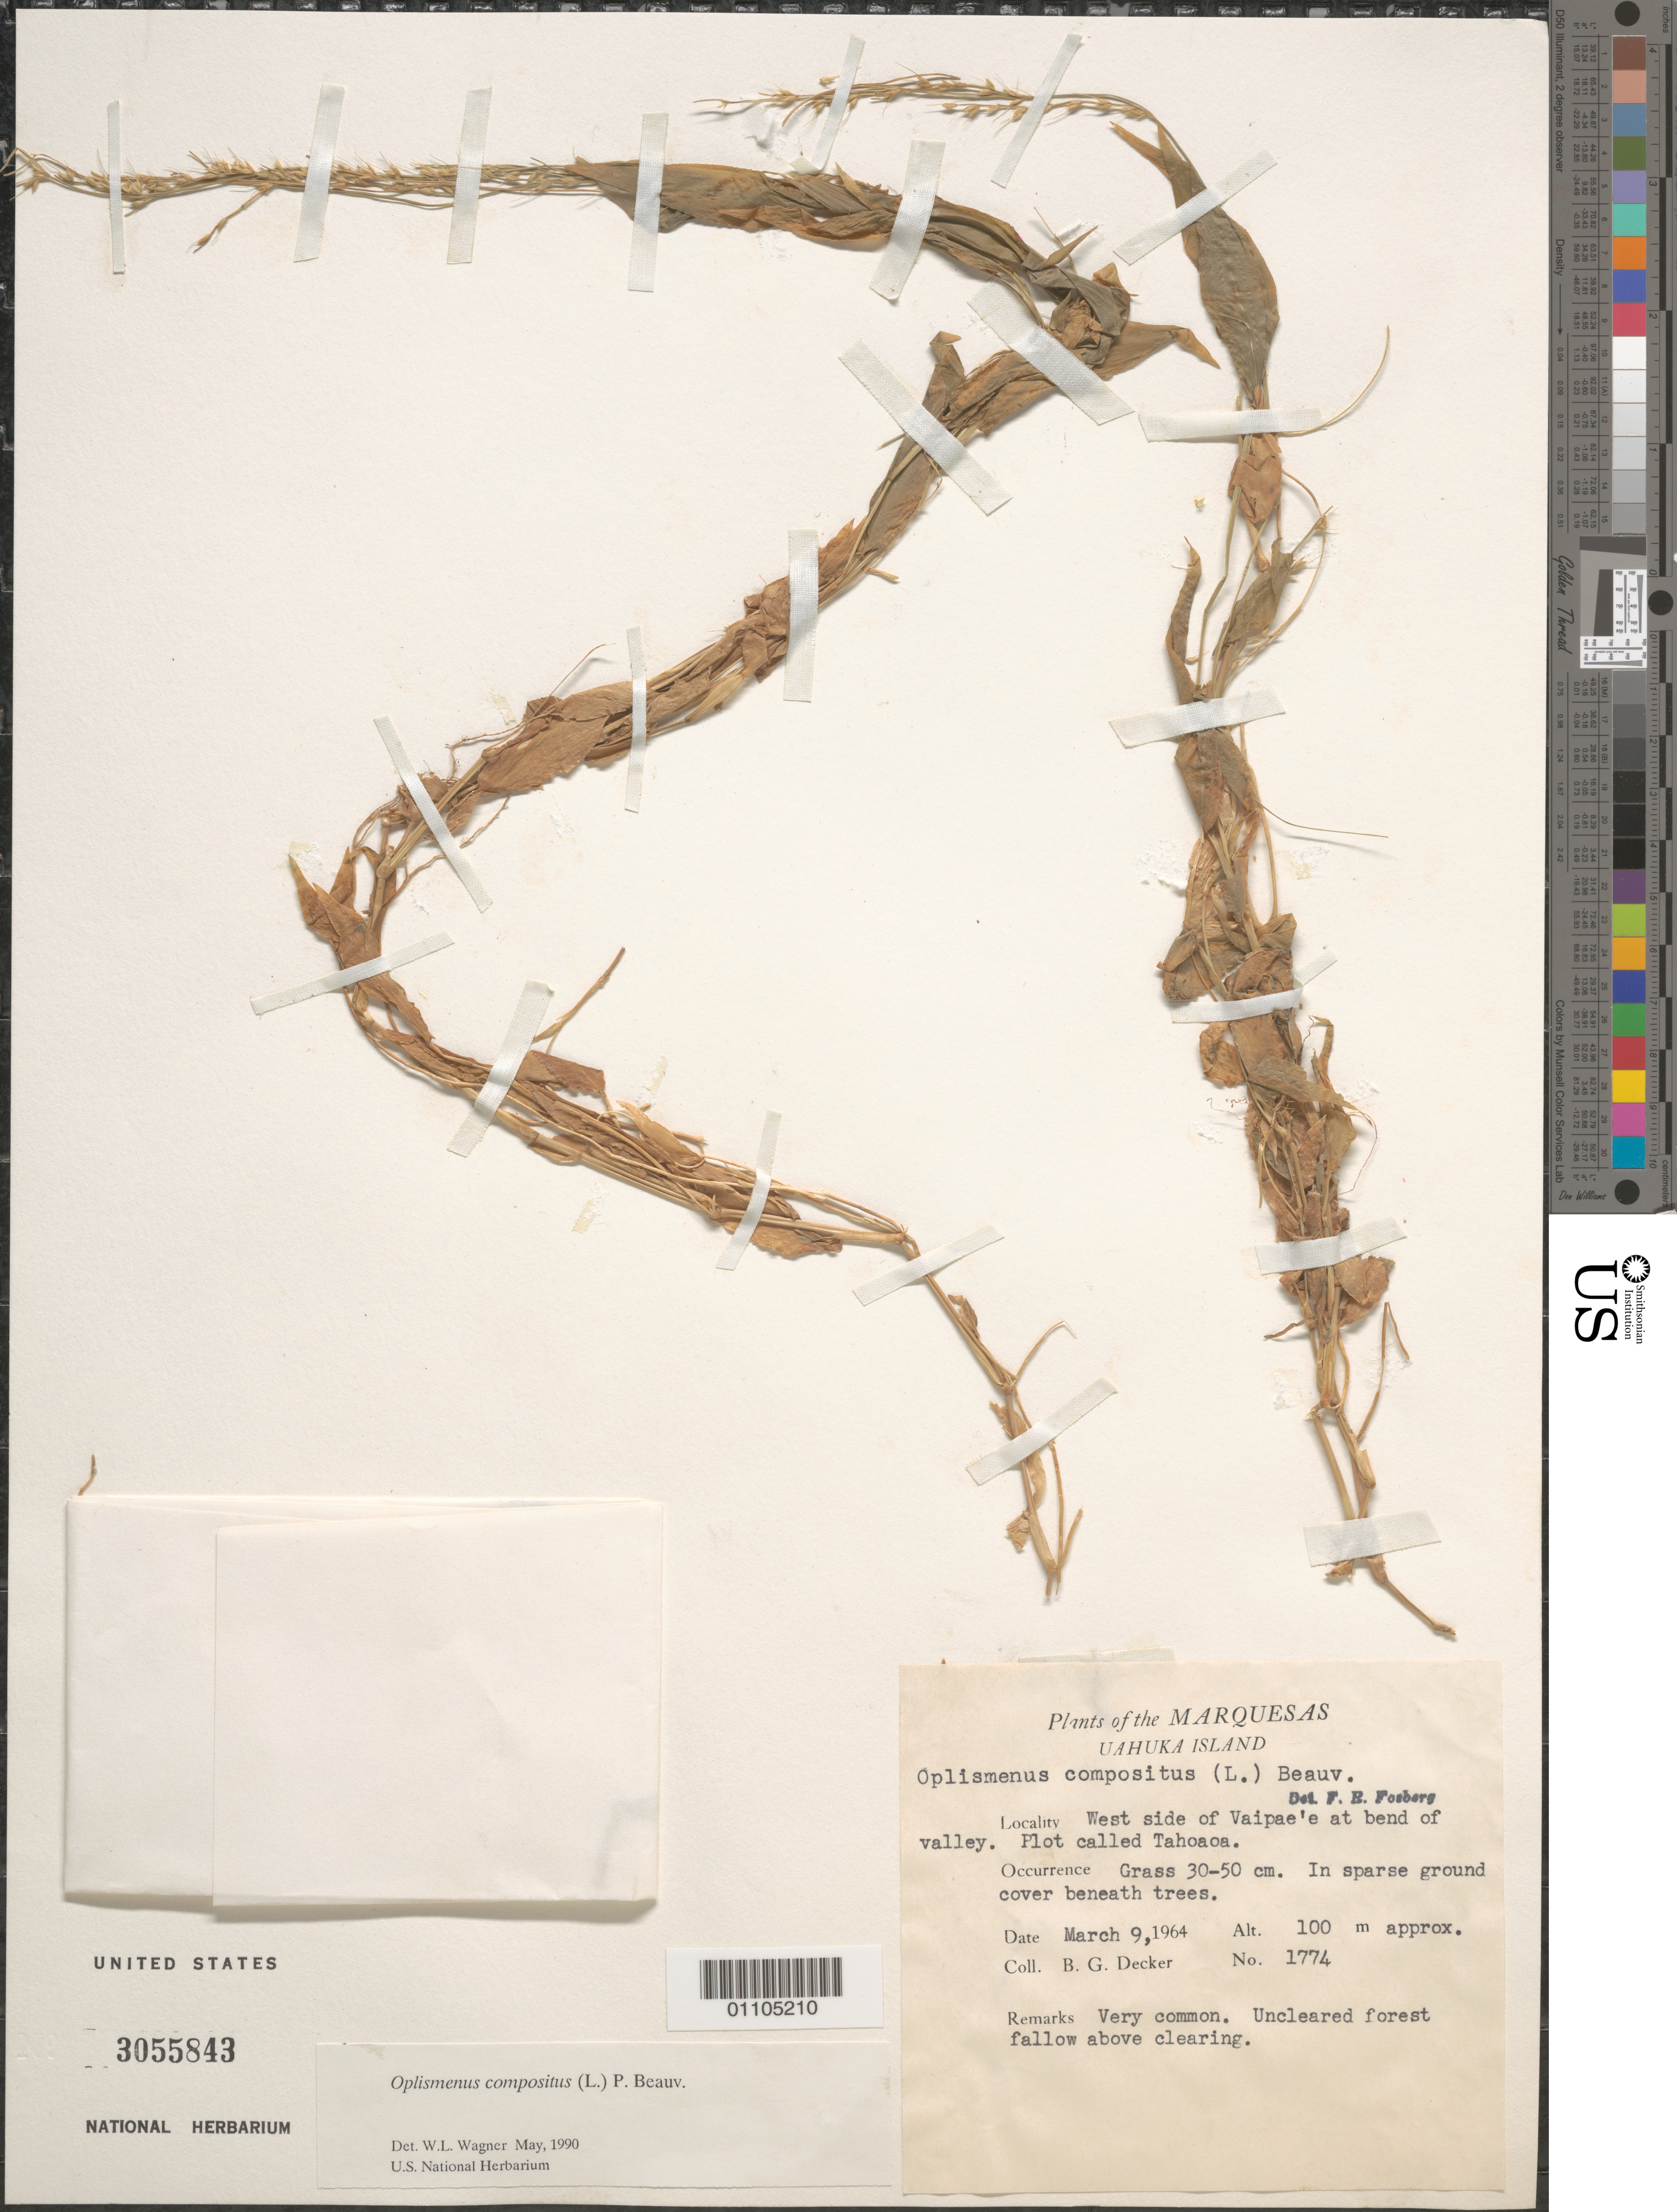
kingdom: Plantae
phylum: Tracheophyta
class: Liliopsida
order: Poales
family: Poaceae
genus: Oplismenus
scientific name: Oplismenus compositus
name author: (L.) P. Beauv.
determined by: Wagner, W. L., (BOT), Smithsonian Institution - National Museum of Natural History (UNITED STATES)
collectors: B. G. Decker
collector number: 1774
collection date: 1964-03-09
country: French Polynesia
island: Ua Huka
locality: W side of Vaipae'e at bend of valley, plot called Tahoaoa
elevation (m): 100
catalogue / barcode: US 3055843